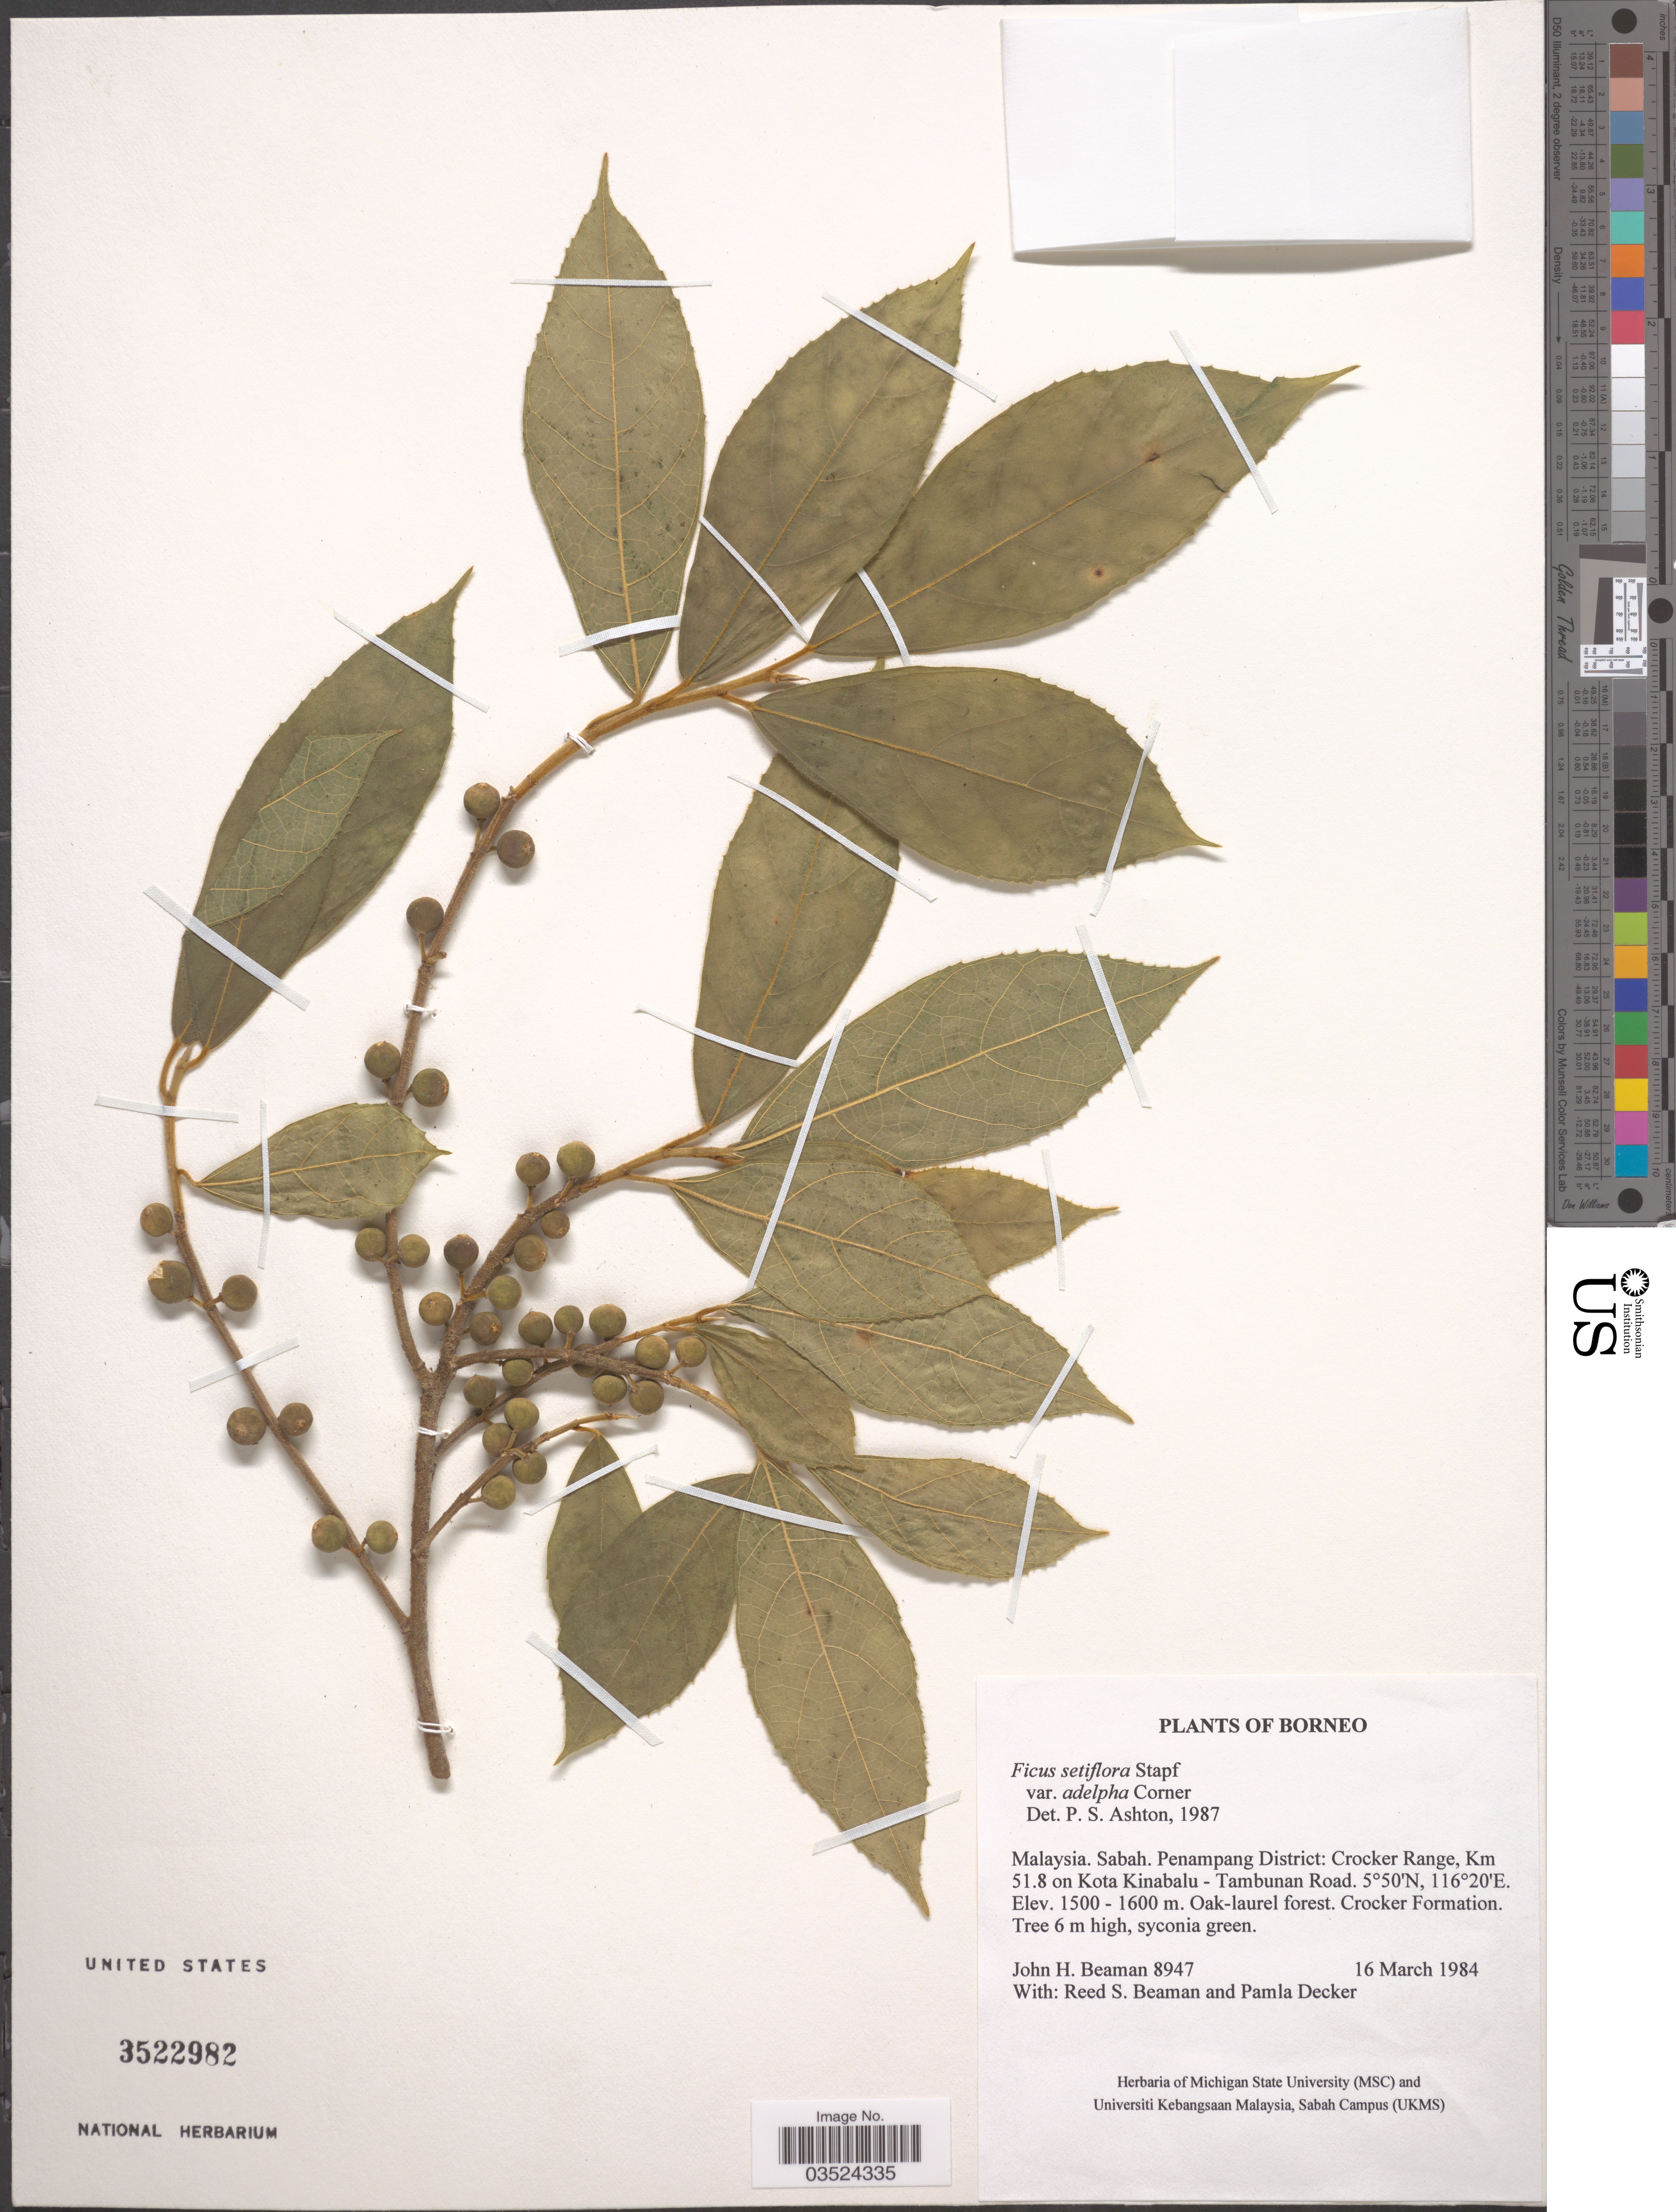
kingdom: Plantae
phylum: Tracheophyta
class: Magnoliopsida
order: Rosales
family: Moraceae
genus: Ficus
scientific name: Ficus setiflora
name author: Stapf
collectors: J. H. Beaman, R. S. Beaman & P. Decker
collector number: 8947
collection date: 1984-03-16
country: Malaysia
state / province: Sabah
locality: Borneo. Penampang District: Crocker Range, Km 51.8 on Kota Kinabalu-Tambunan Road. Crocker Formation.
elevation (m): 1500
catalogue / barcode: US 3522982